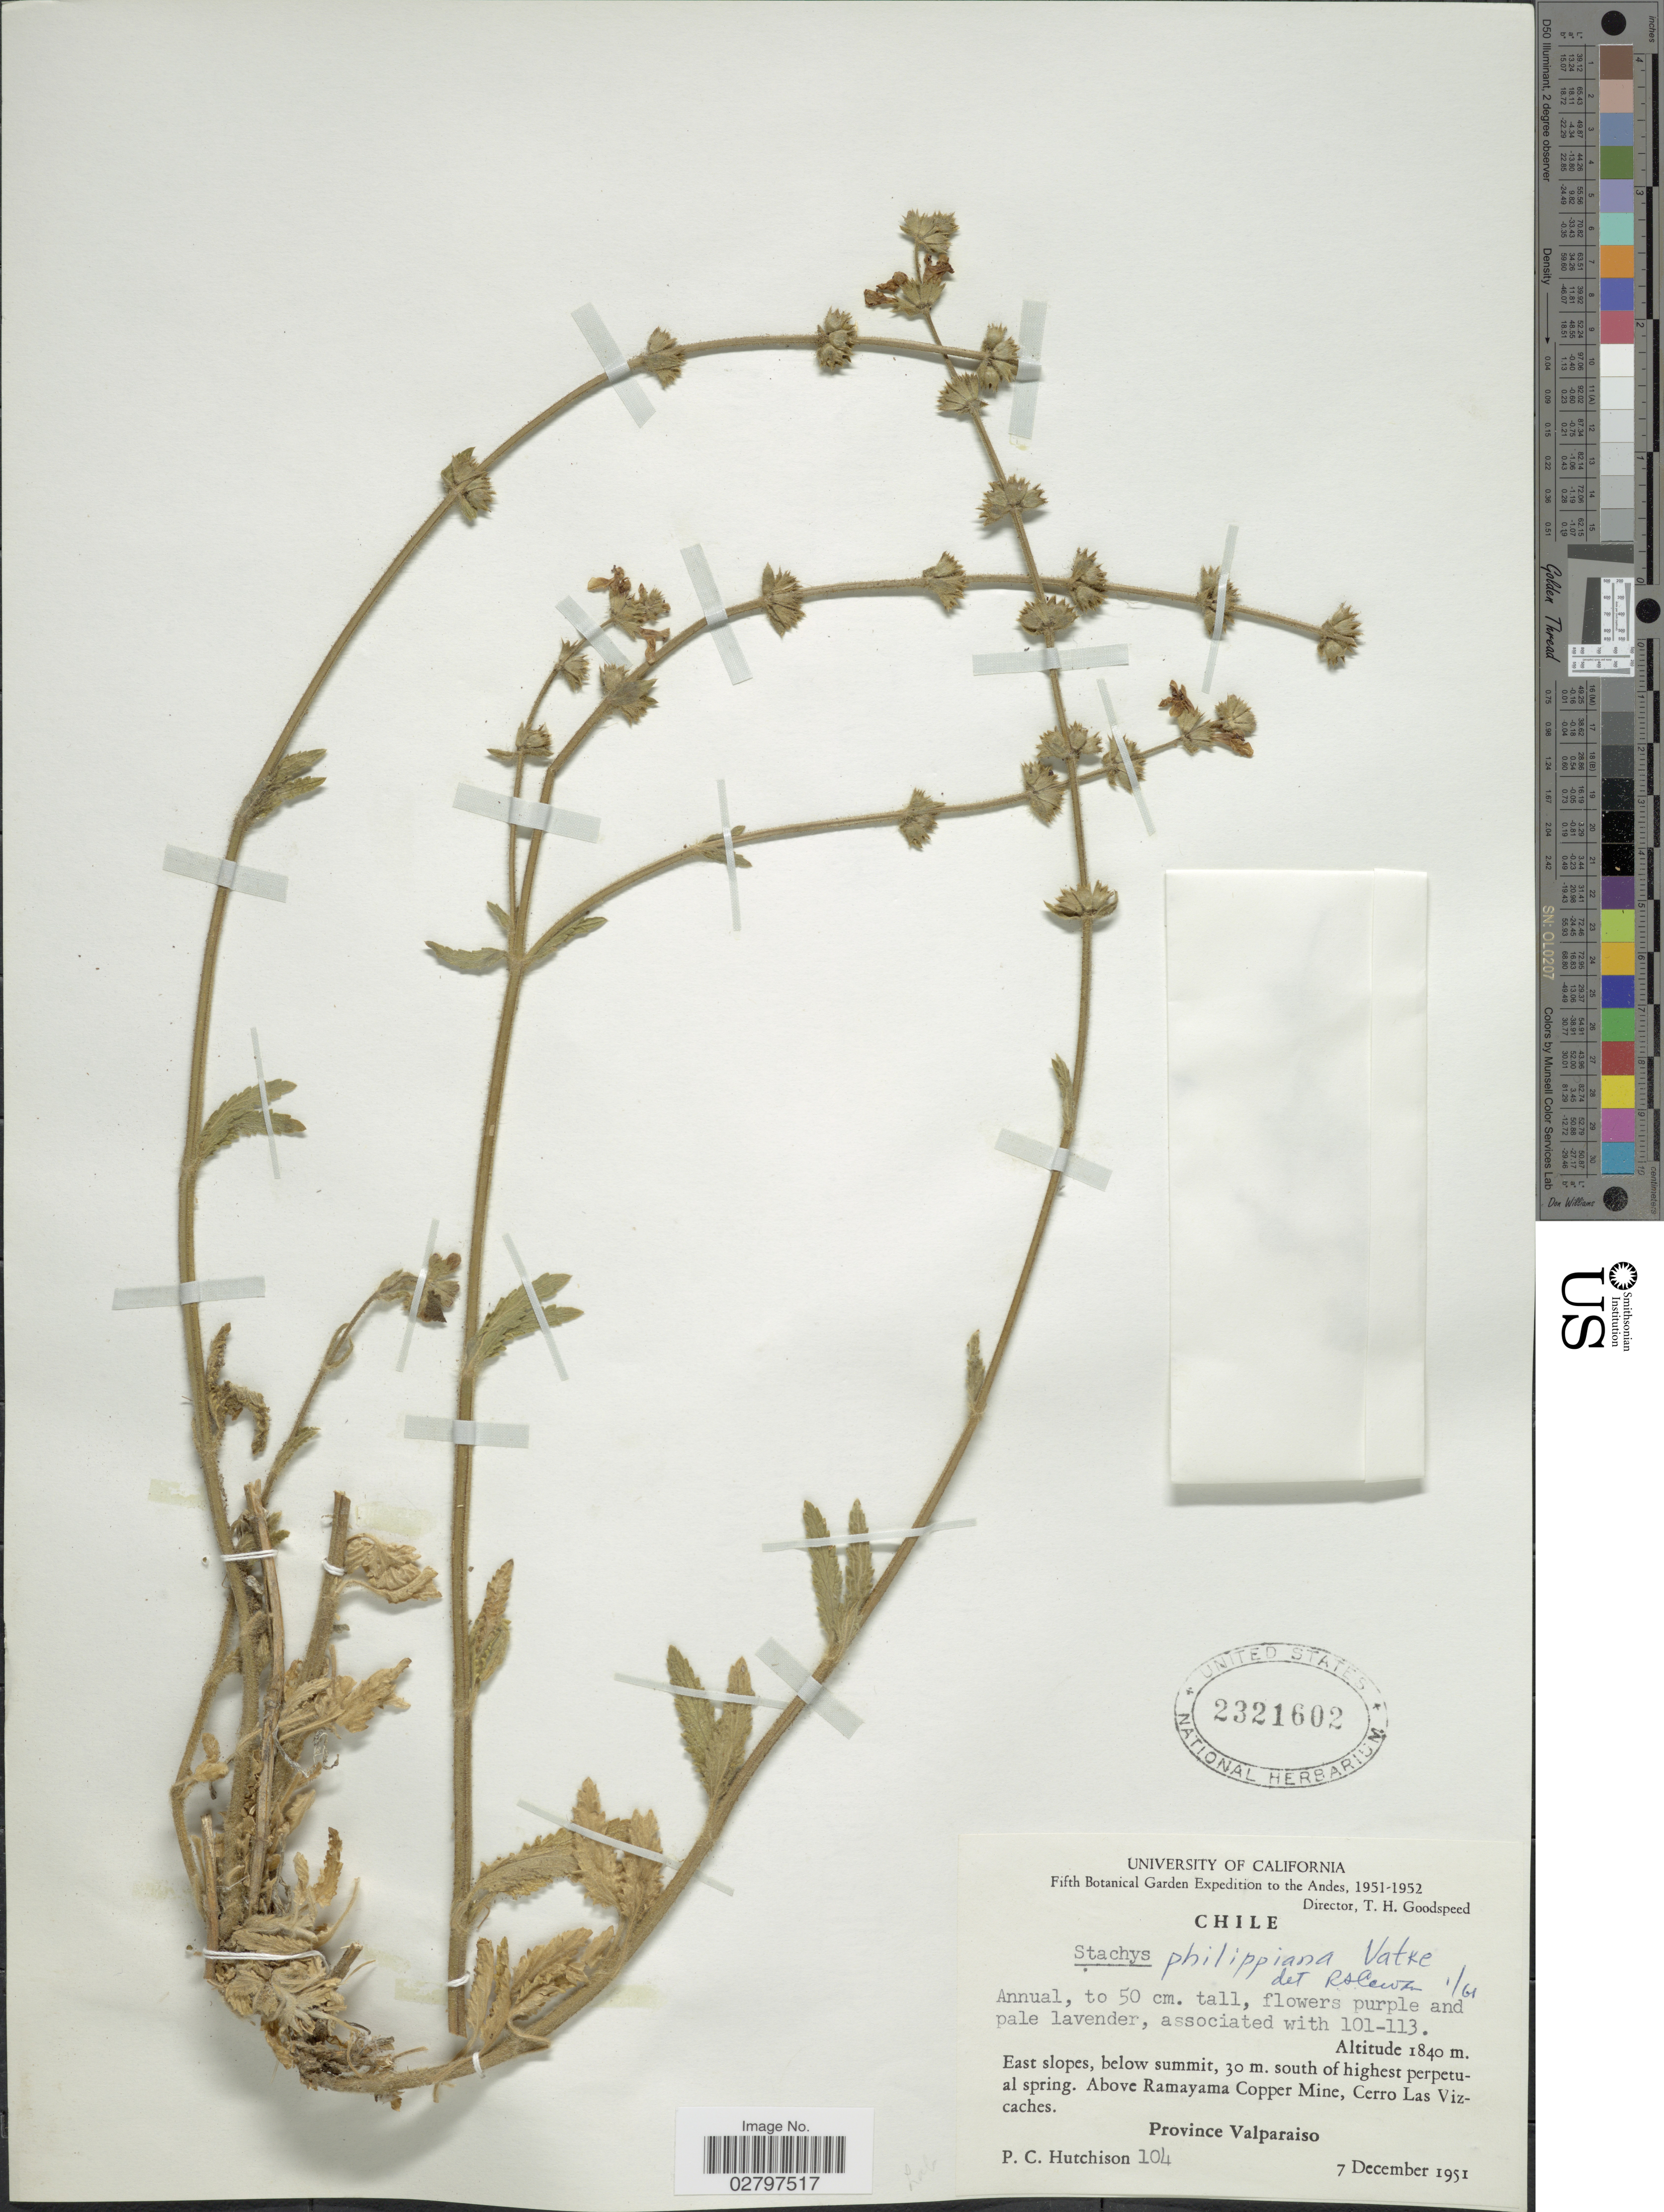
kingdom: Plantae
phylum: Tracheophyta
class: Magnoliopsida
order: Lamiales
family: Lamiaceae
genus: Stachys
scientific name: Stachys philippiana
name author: Vatke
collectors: P. C. Hutchison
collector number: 104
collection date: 1951-12-07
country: Chile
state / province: Valparaíso (V)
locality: Andes, East slopes, below summit, 30 m. south of highest perpetual spring. Above Ramayama Copper Mine, Cerro Las Vizcaches.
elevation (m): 1840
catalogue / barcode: US 2321602